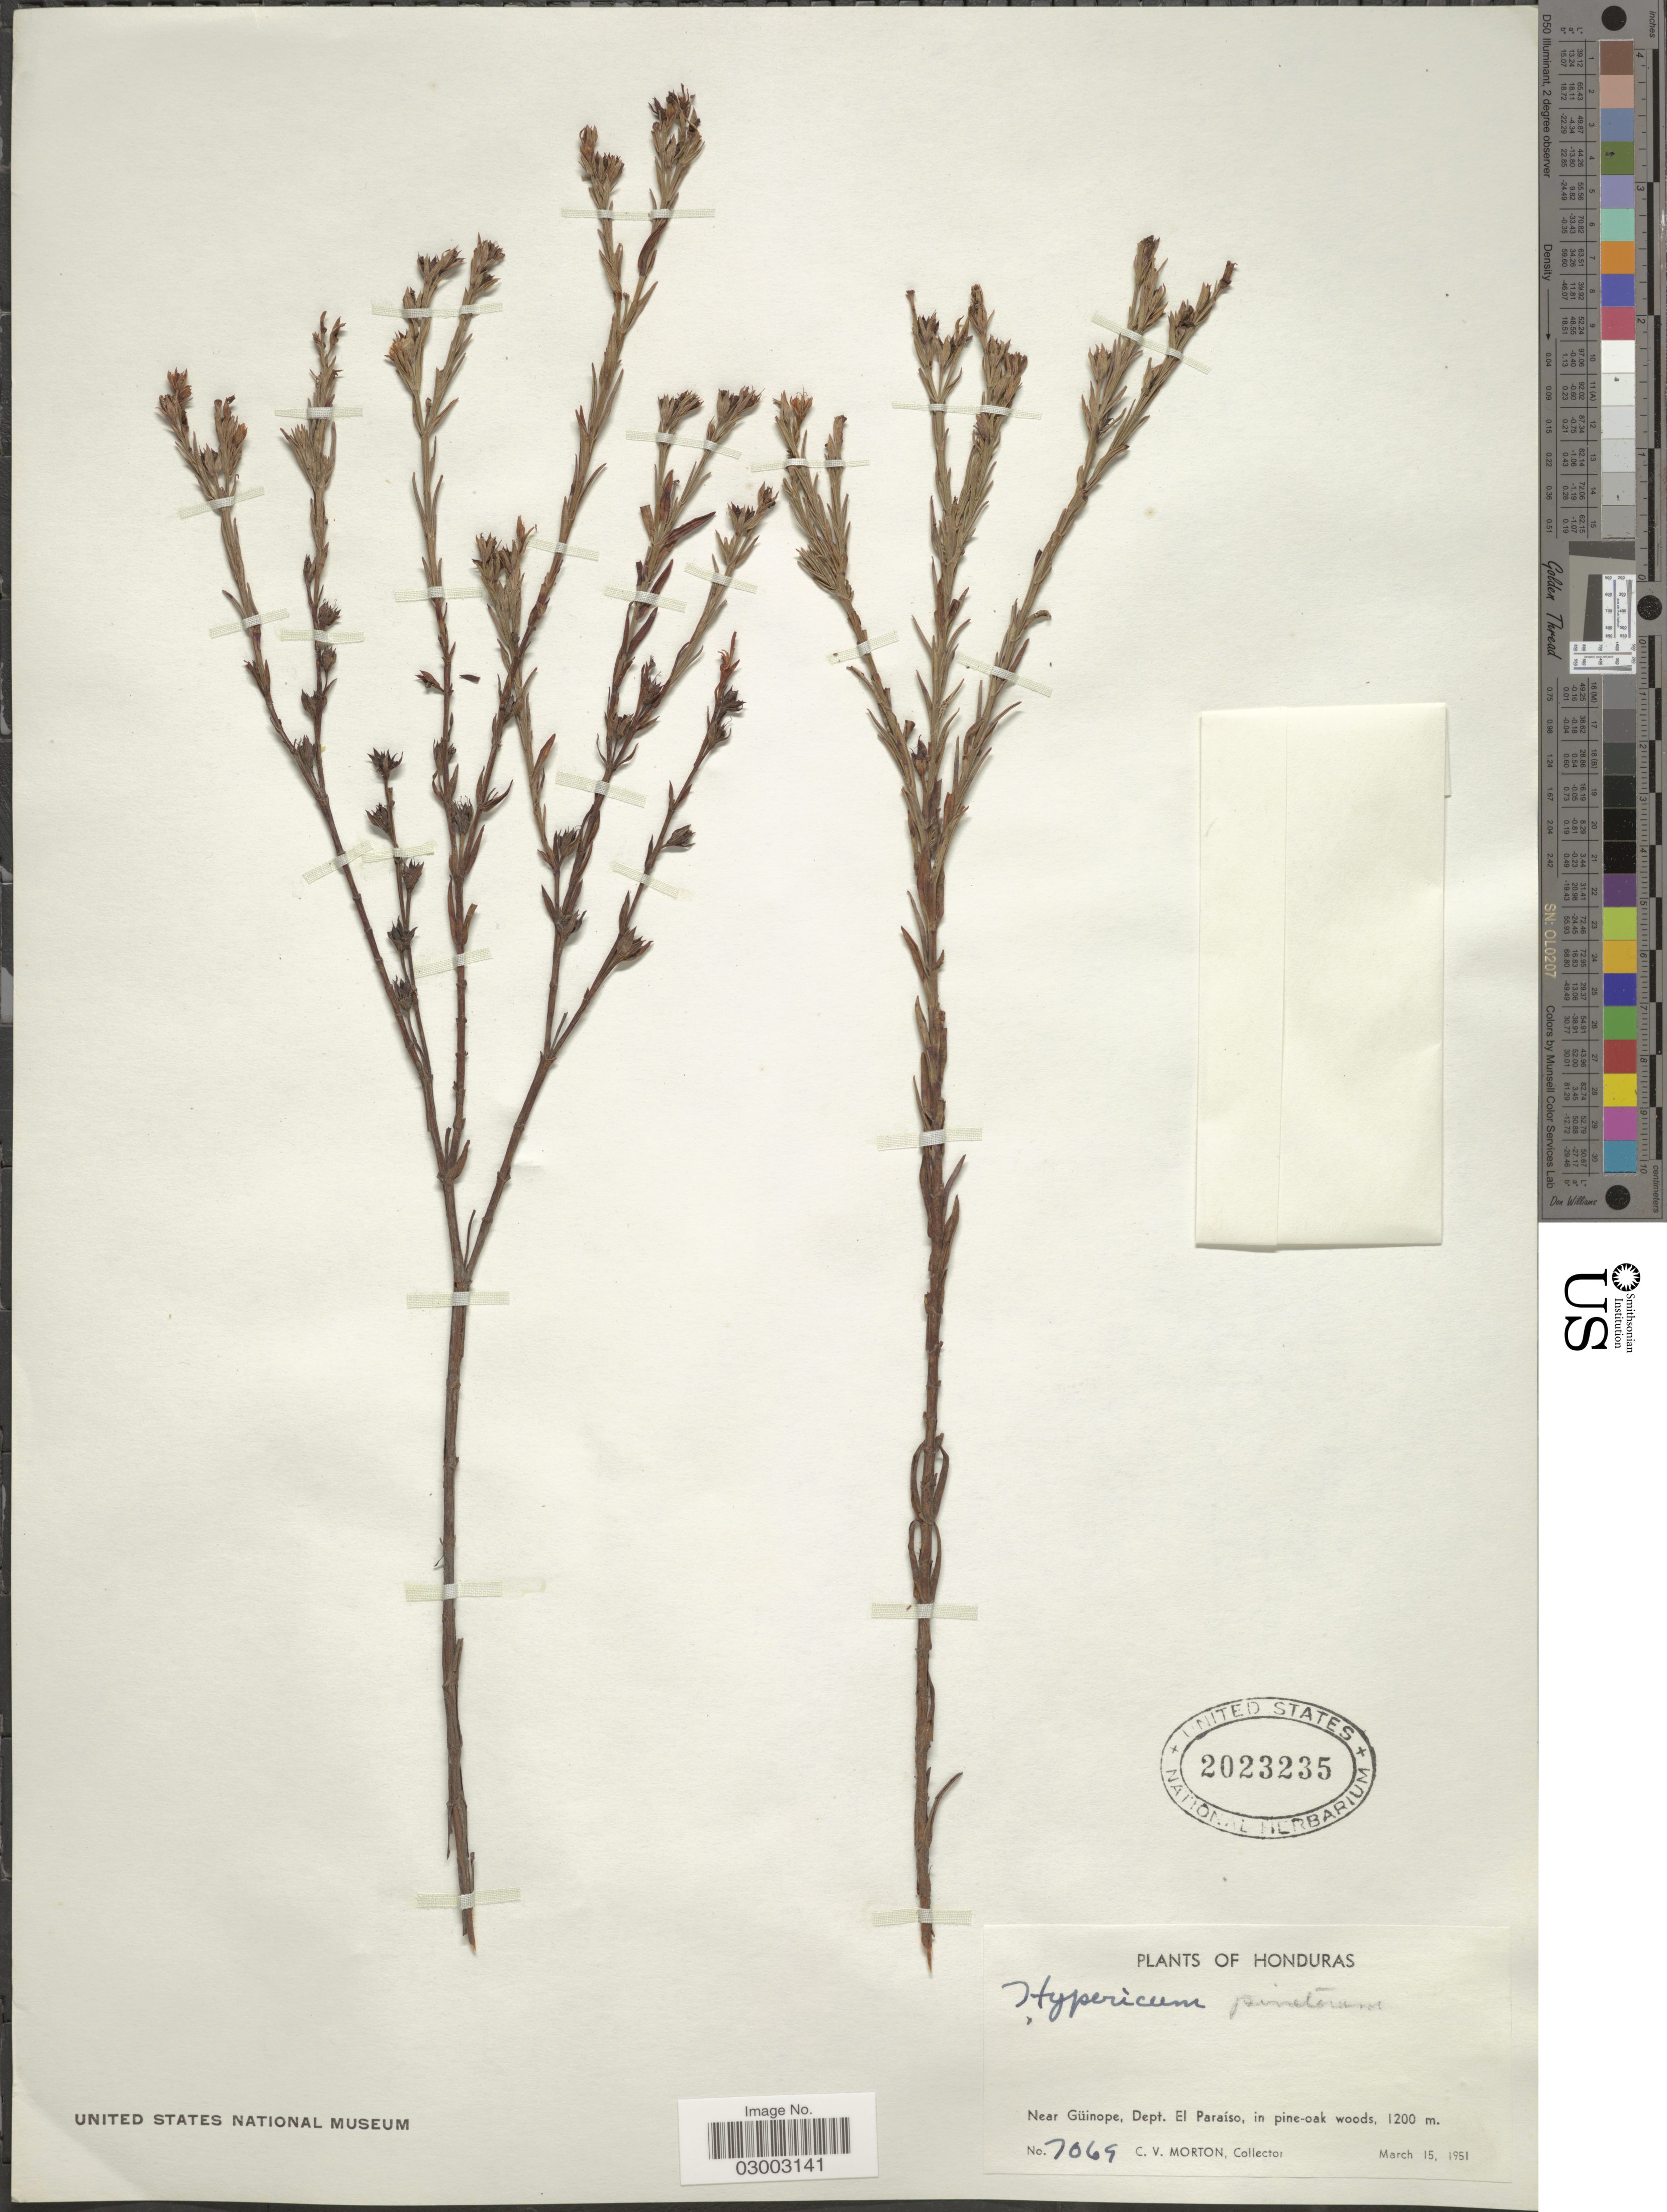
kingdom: Plantae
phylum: Tracheophyta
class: Magnoliopsida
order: Malpighiales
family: Hypericaceae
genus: Hypericum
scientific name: Hypericum gnidioides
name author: Seem.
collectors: C. V. Morton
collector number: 7069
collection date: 1951-03-15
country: Honduras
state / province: El Paraíso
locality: Near Güinope, Dept. El Paraíso.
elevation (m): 1200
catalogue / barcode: US 2023235